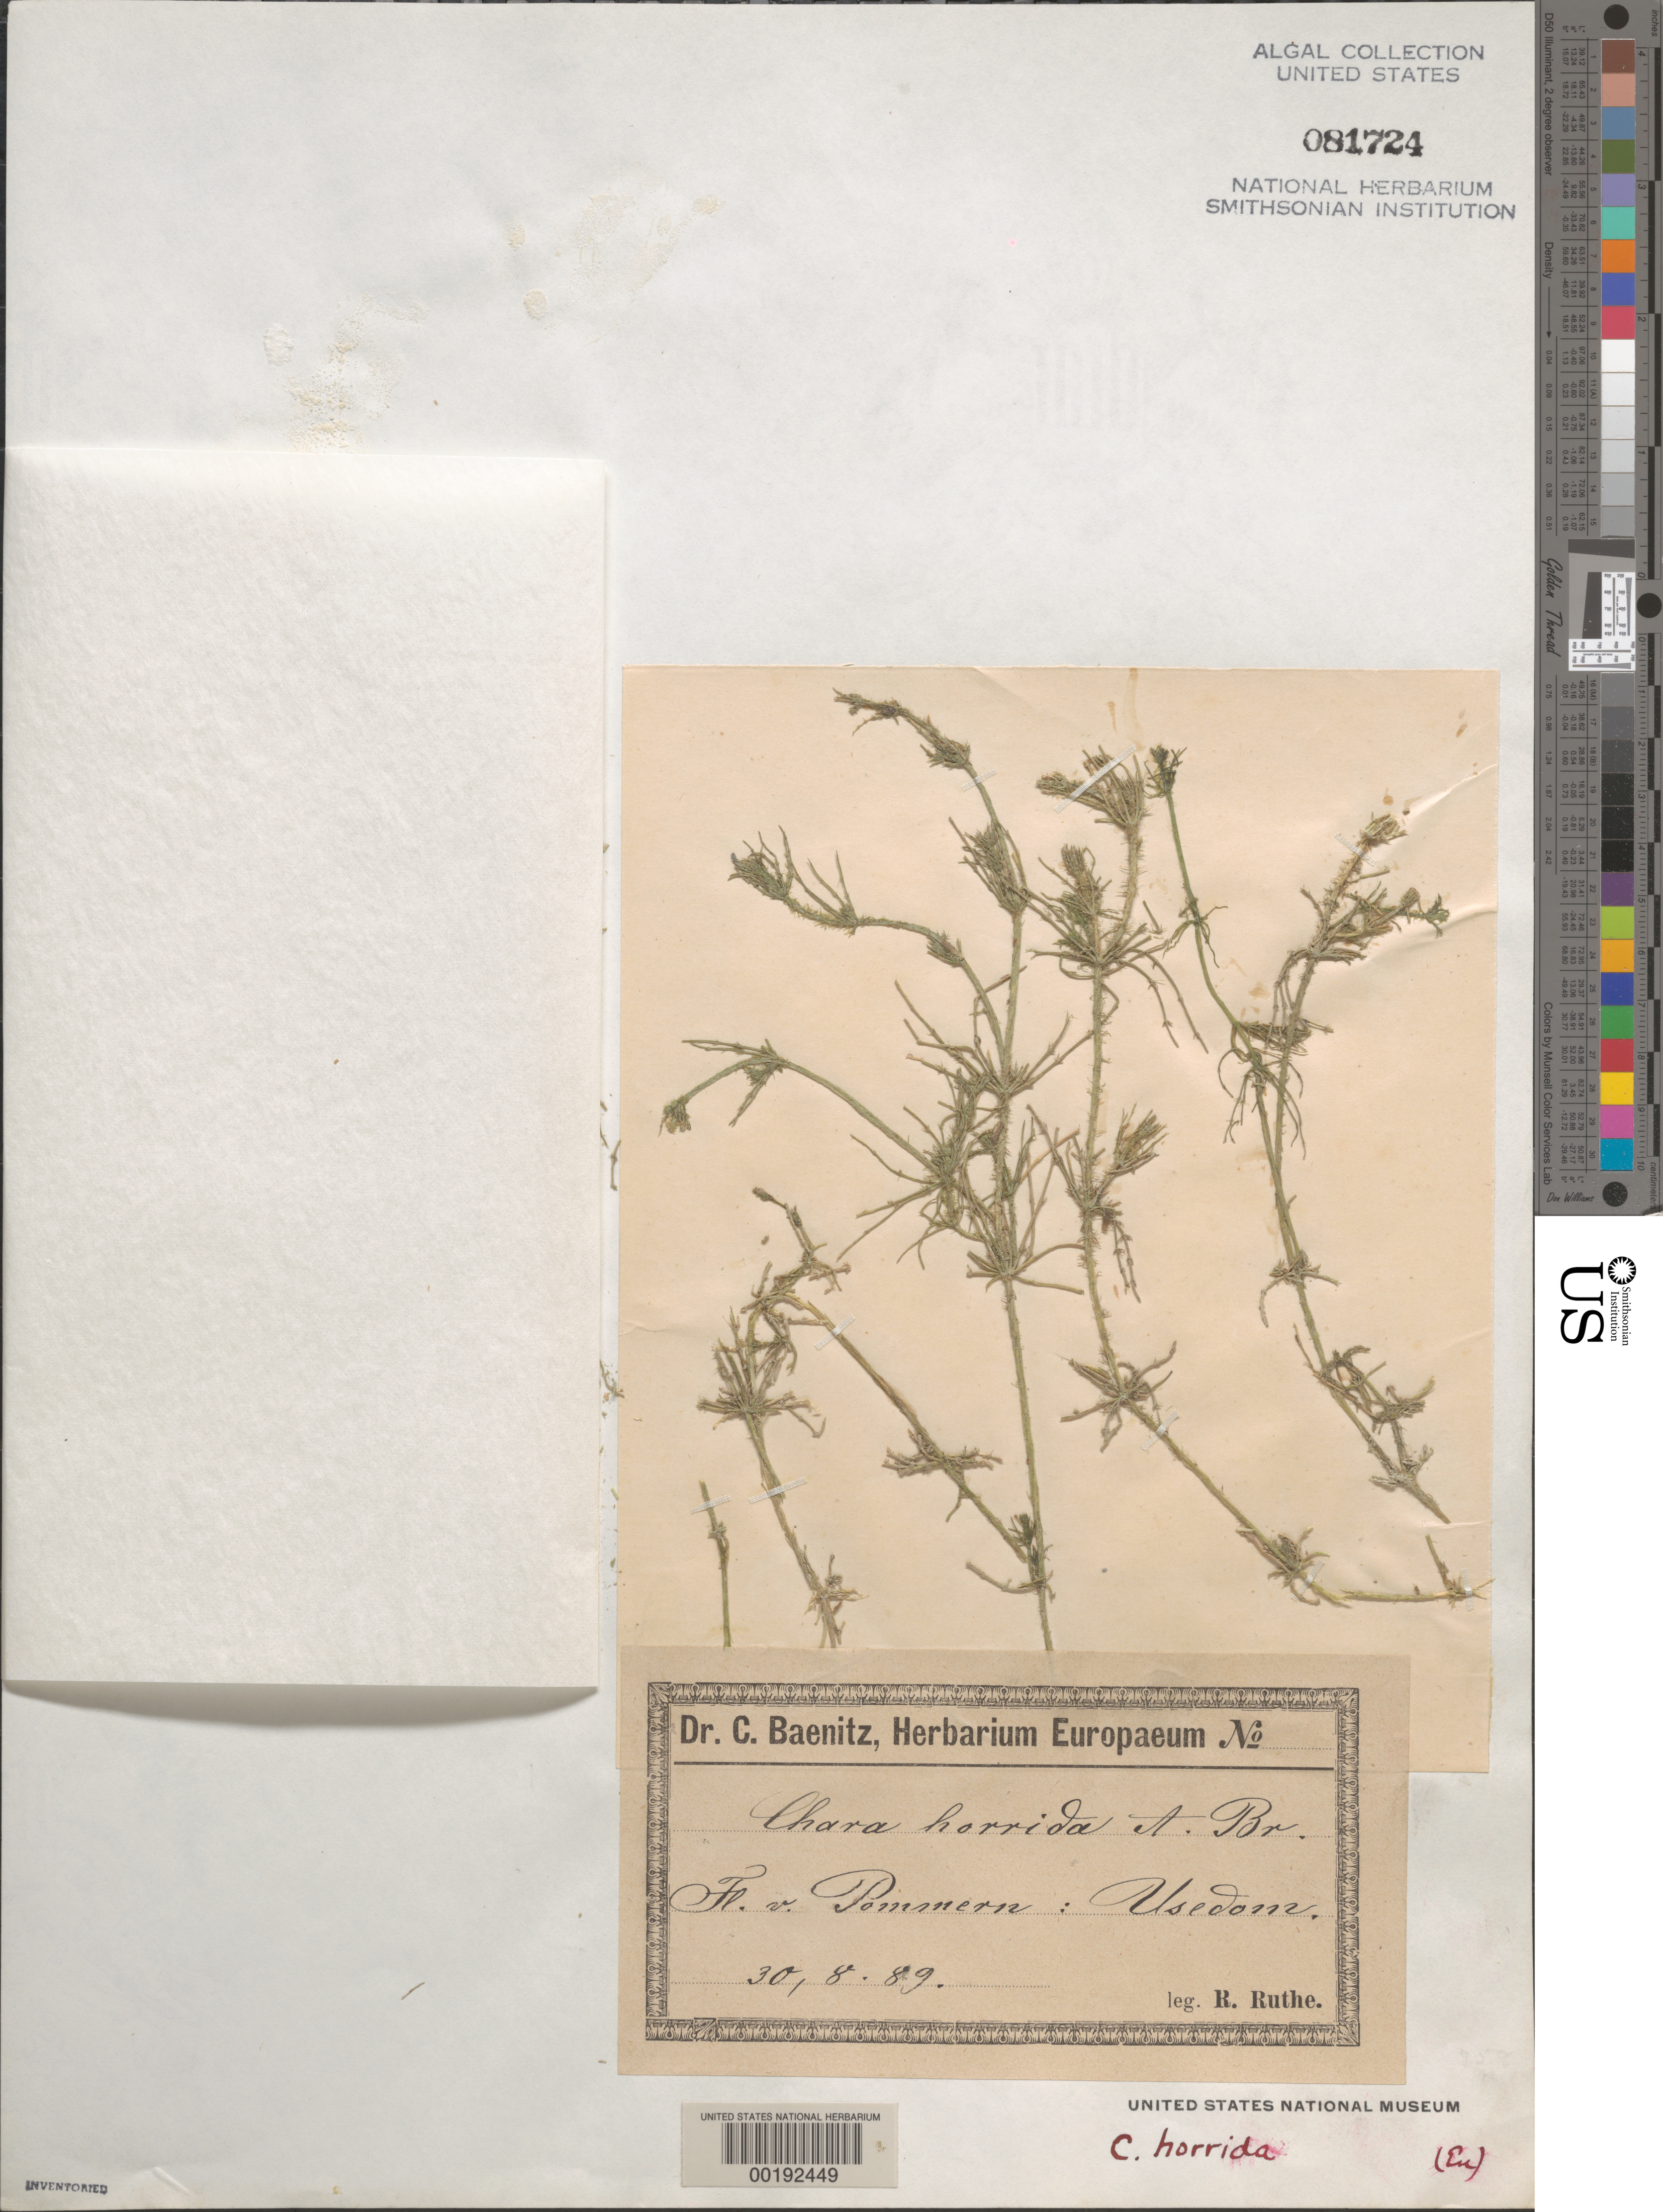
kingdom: Plantae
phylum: Charophyta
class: Charophyceae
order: Charales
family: Characeae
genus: Chara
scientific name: Chara horrida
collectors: R. Ruthe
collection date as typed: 30 Aug 1889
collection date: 1889-08-30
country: Germany / Poland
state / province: Mecklenburg-Vorpommern / Zachodniopomorskie Province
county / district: Ostvorpommern District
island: Usedom Island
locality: Pomerania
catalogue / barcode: US 81724